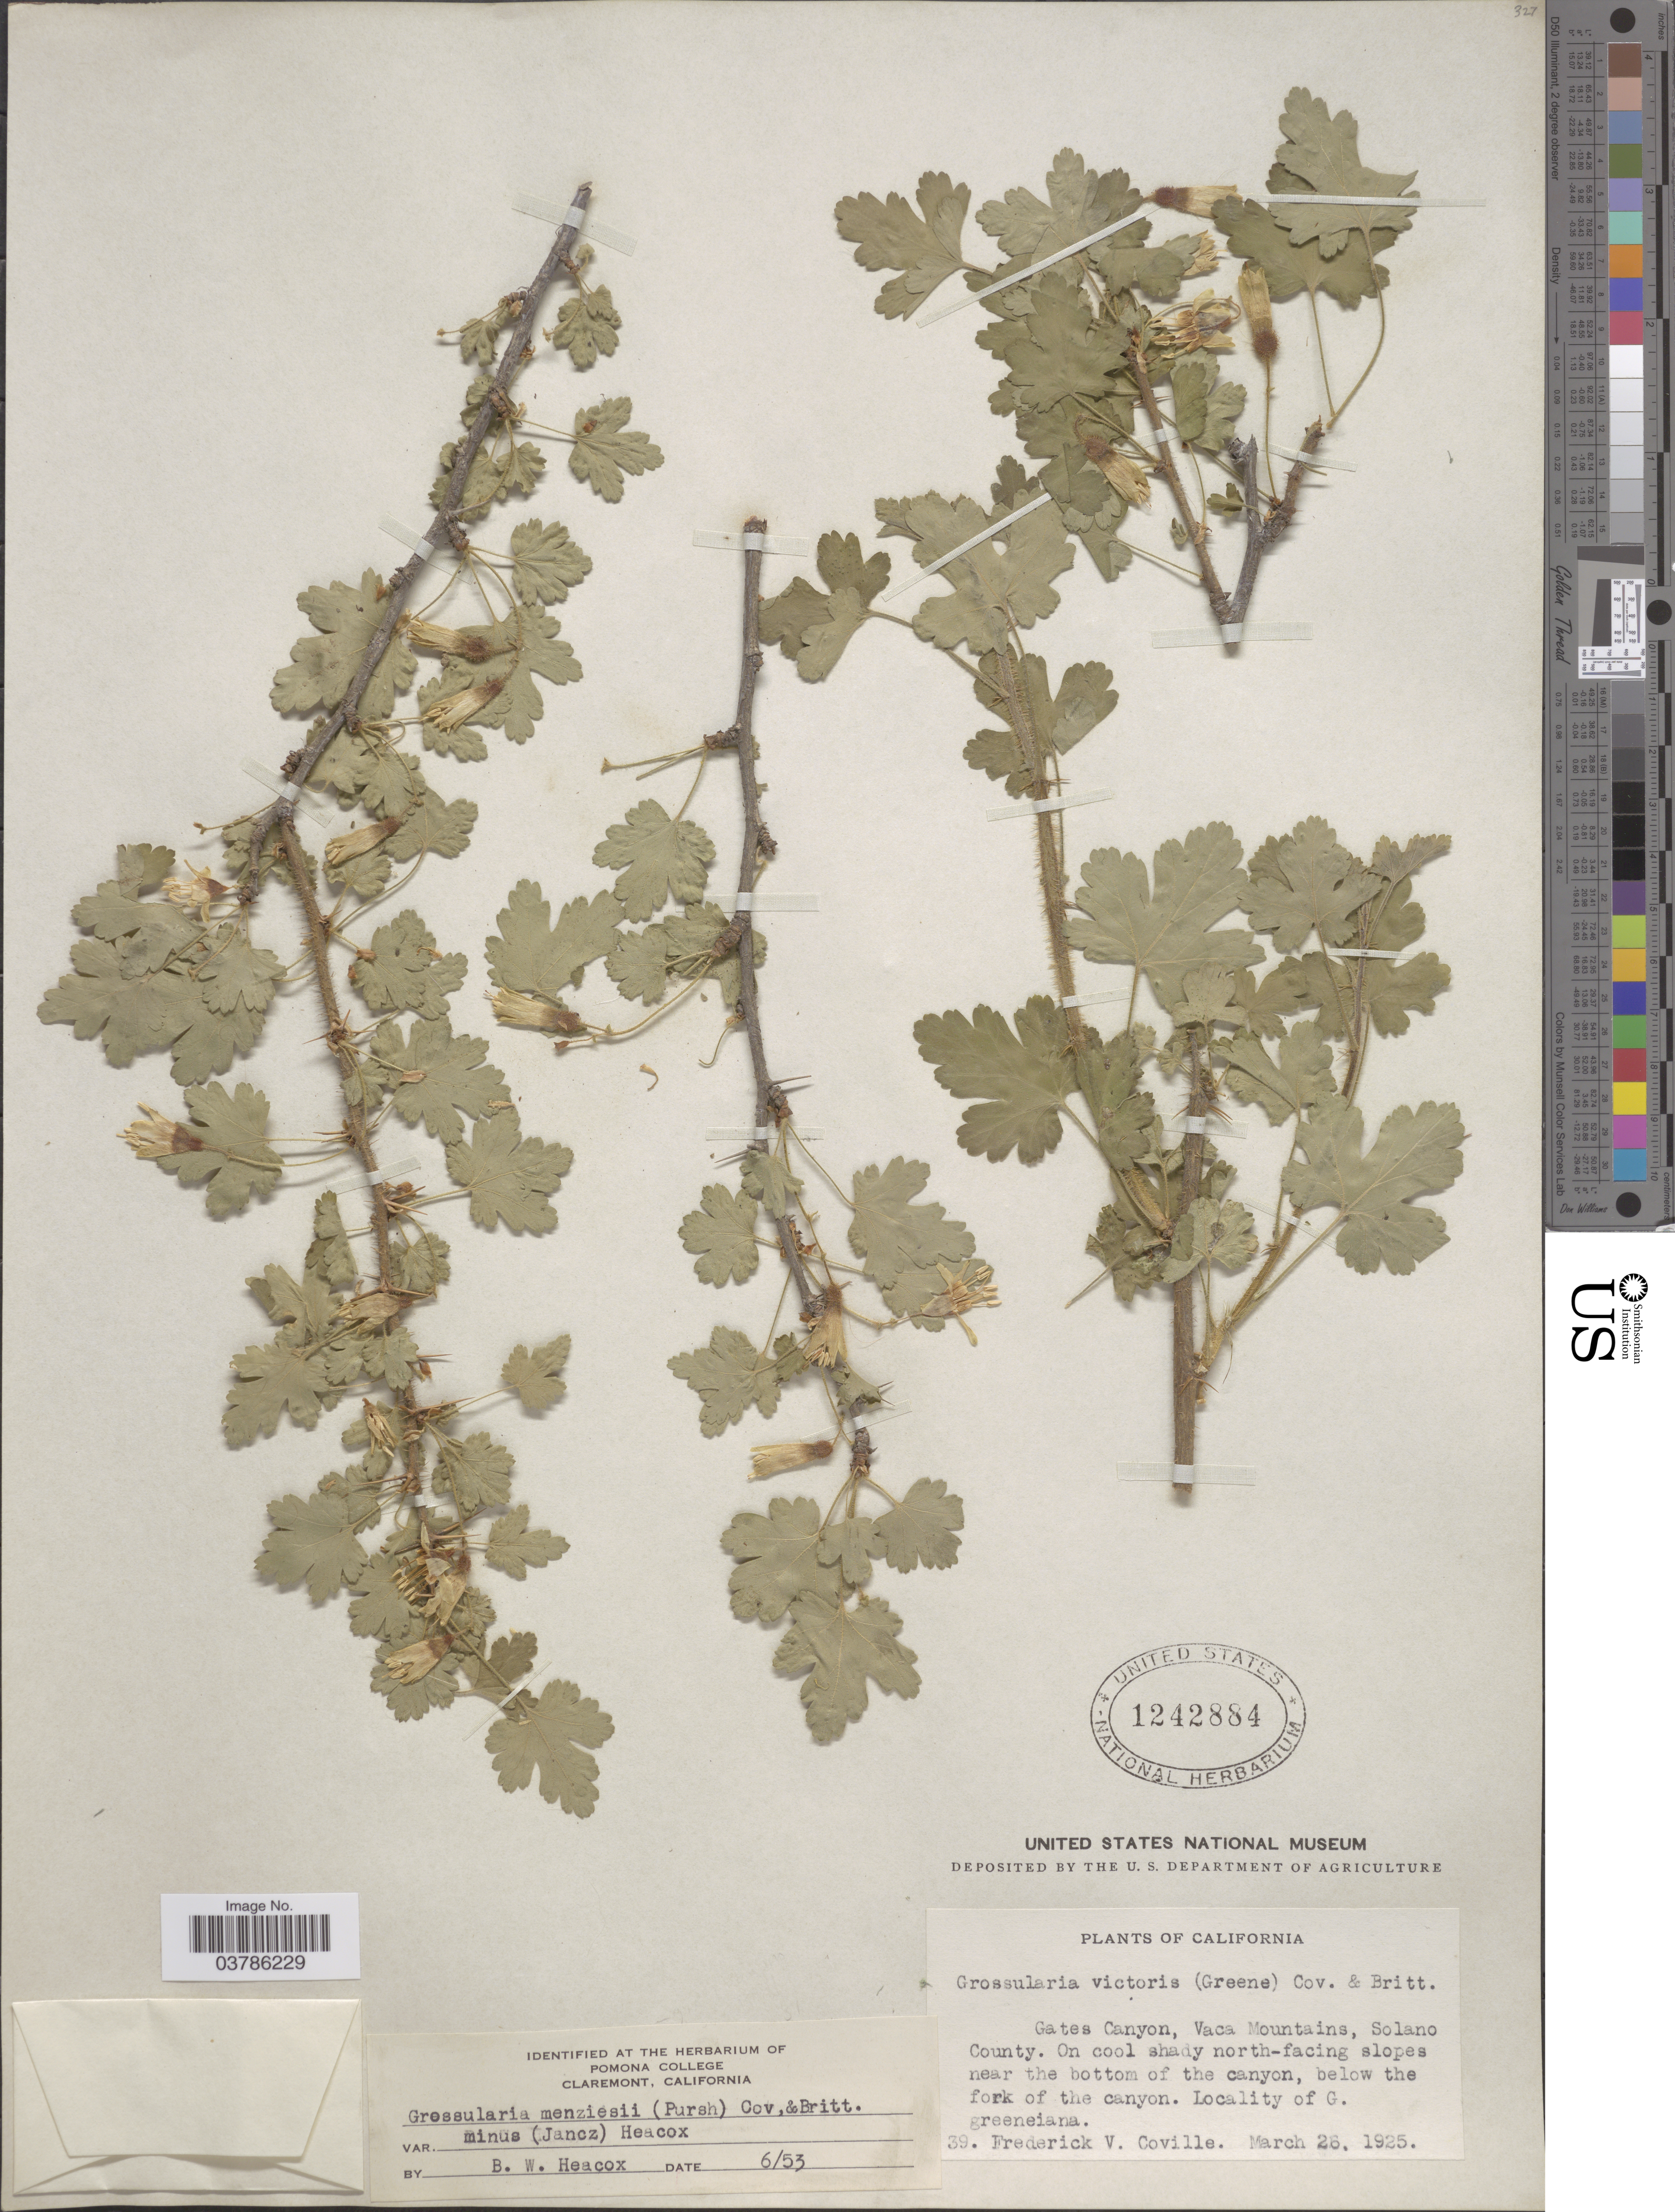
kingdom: Plantae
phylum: Tracheophyta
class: Magnoliopsida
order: Saxifragales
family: Grossulariaceae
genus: Ribes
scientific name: Ribes menziesii var. minus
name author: Jancz.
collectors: F. V. Coville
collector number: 39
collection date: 1925-03-26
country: United States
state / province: California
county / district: Solano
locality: Gates Canyon, Vaca Mountains, Solano County. On cool shady north-facing slopes near the bottom of the canyon, below the fork of the canyon.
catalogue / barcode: US 1242884